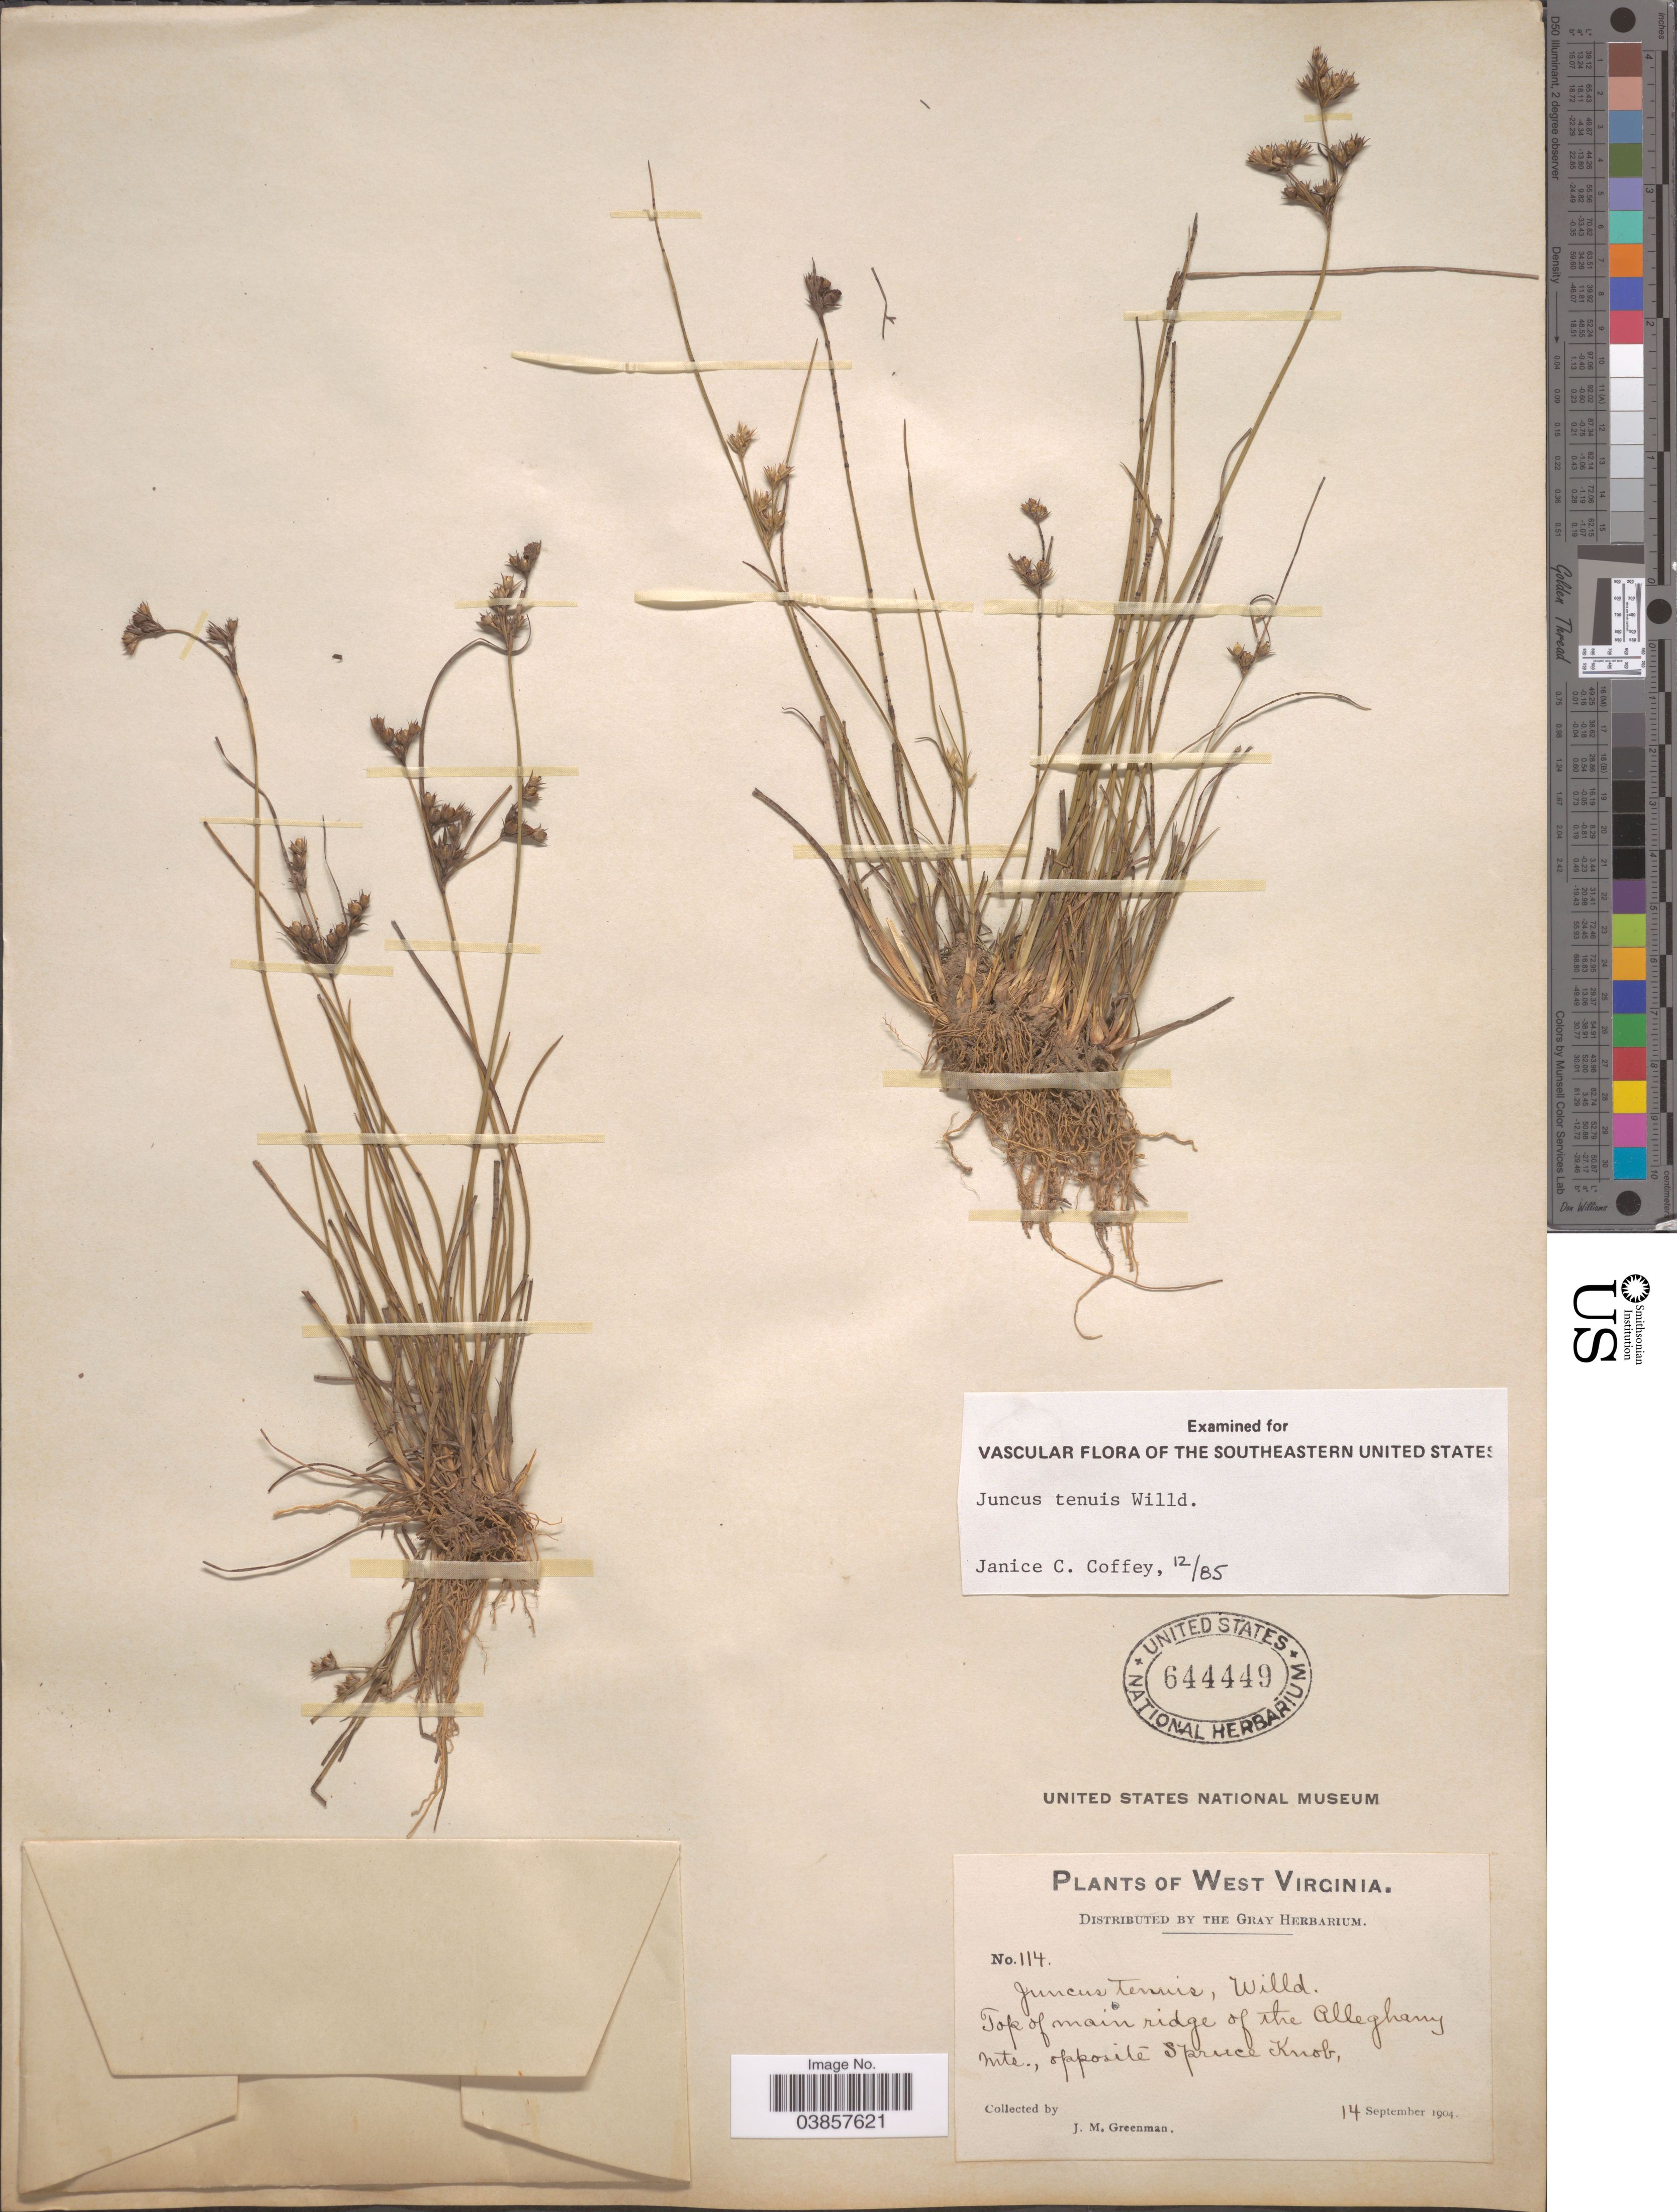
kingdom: Plantae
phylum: Tracheophyta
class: Liliopsida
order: Poales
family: Juncaceae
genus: Juncus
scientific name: Juncus tenuis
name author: Willd.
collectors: J. M. Greenman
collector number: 114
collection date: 1904-09-14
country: United States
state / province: West Virginia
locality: Top of main ridge of the Alleghany mts., opposite Spruce Knob.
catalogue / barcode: US 644449